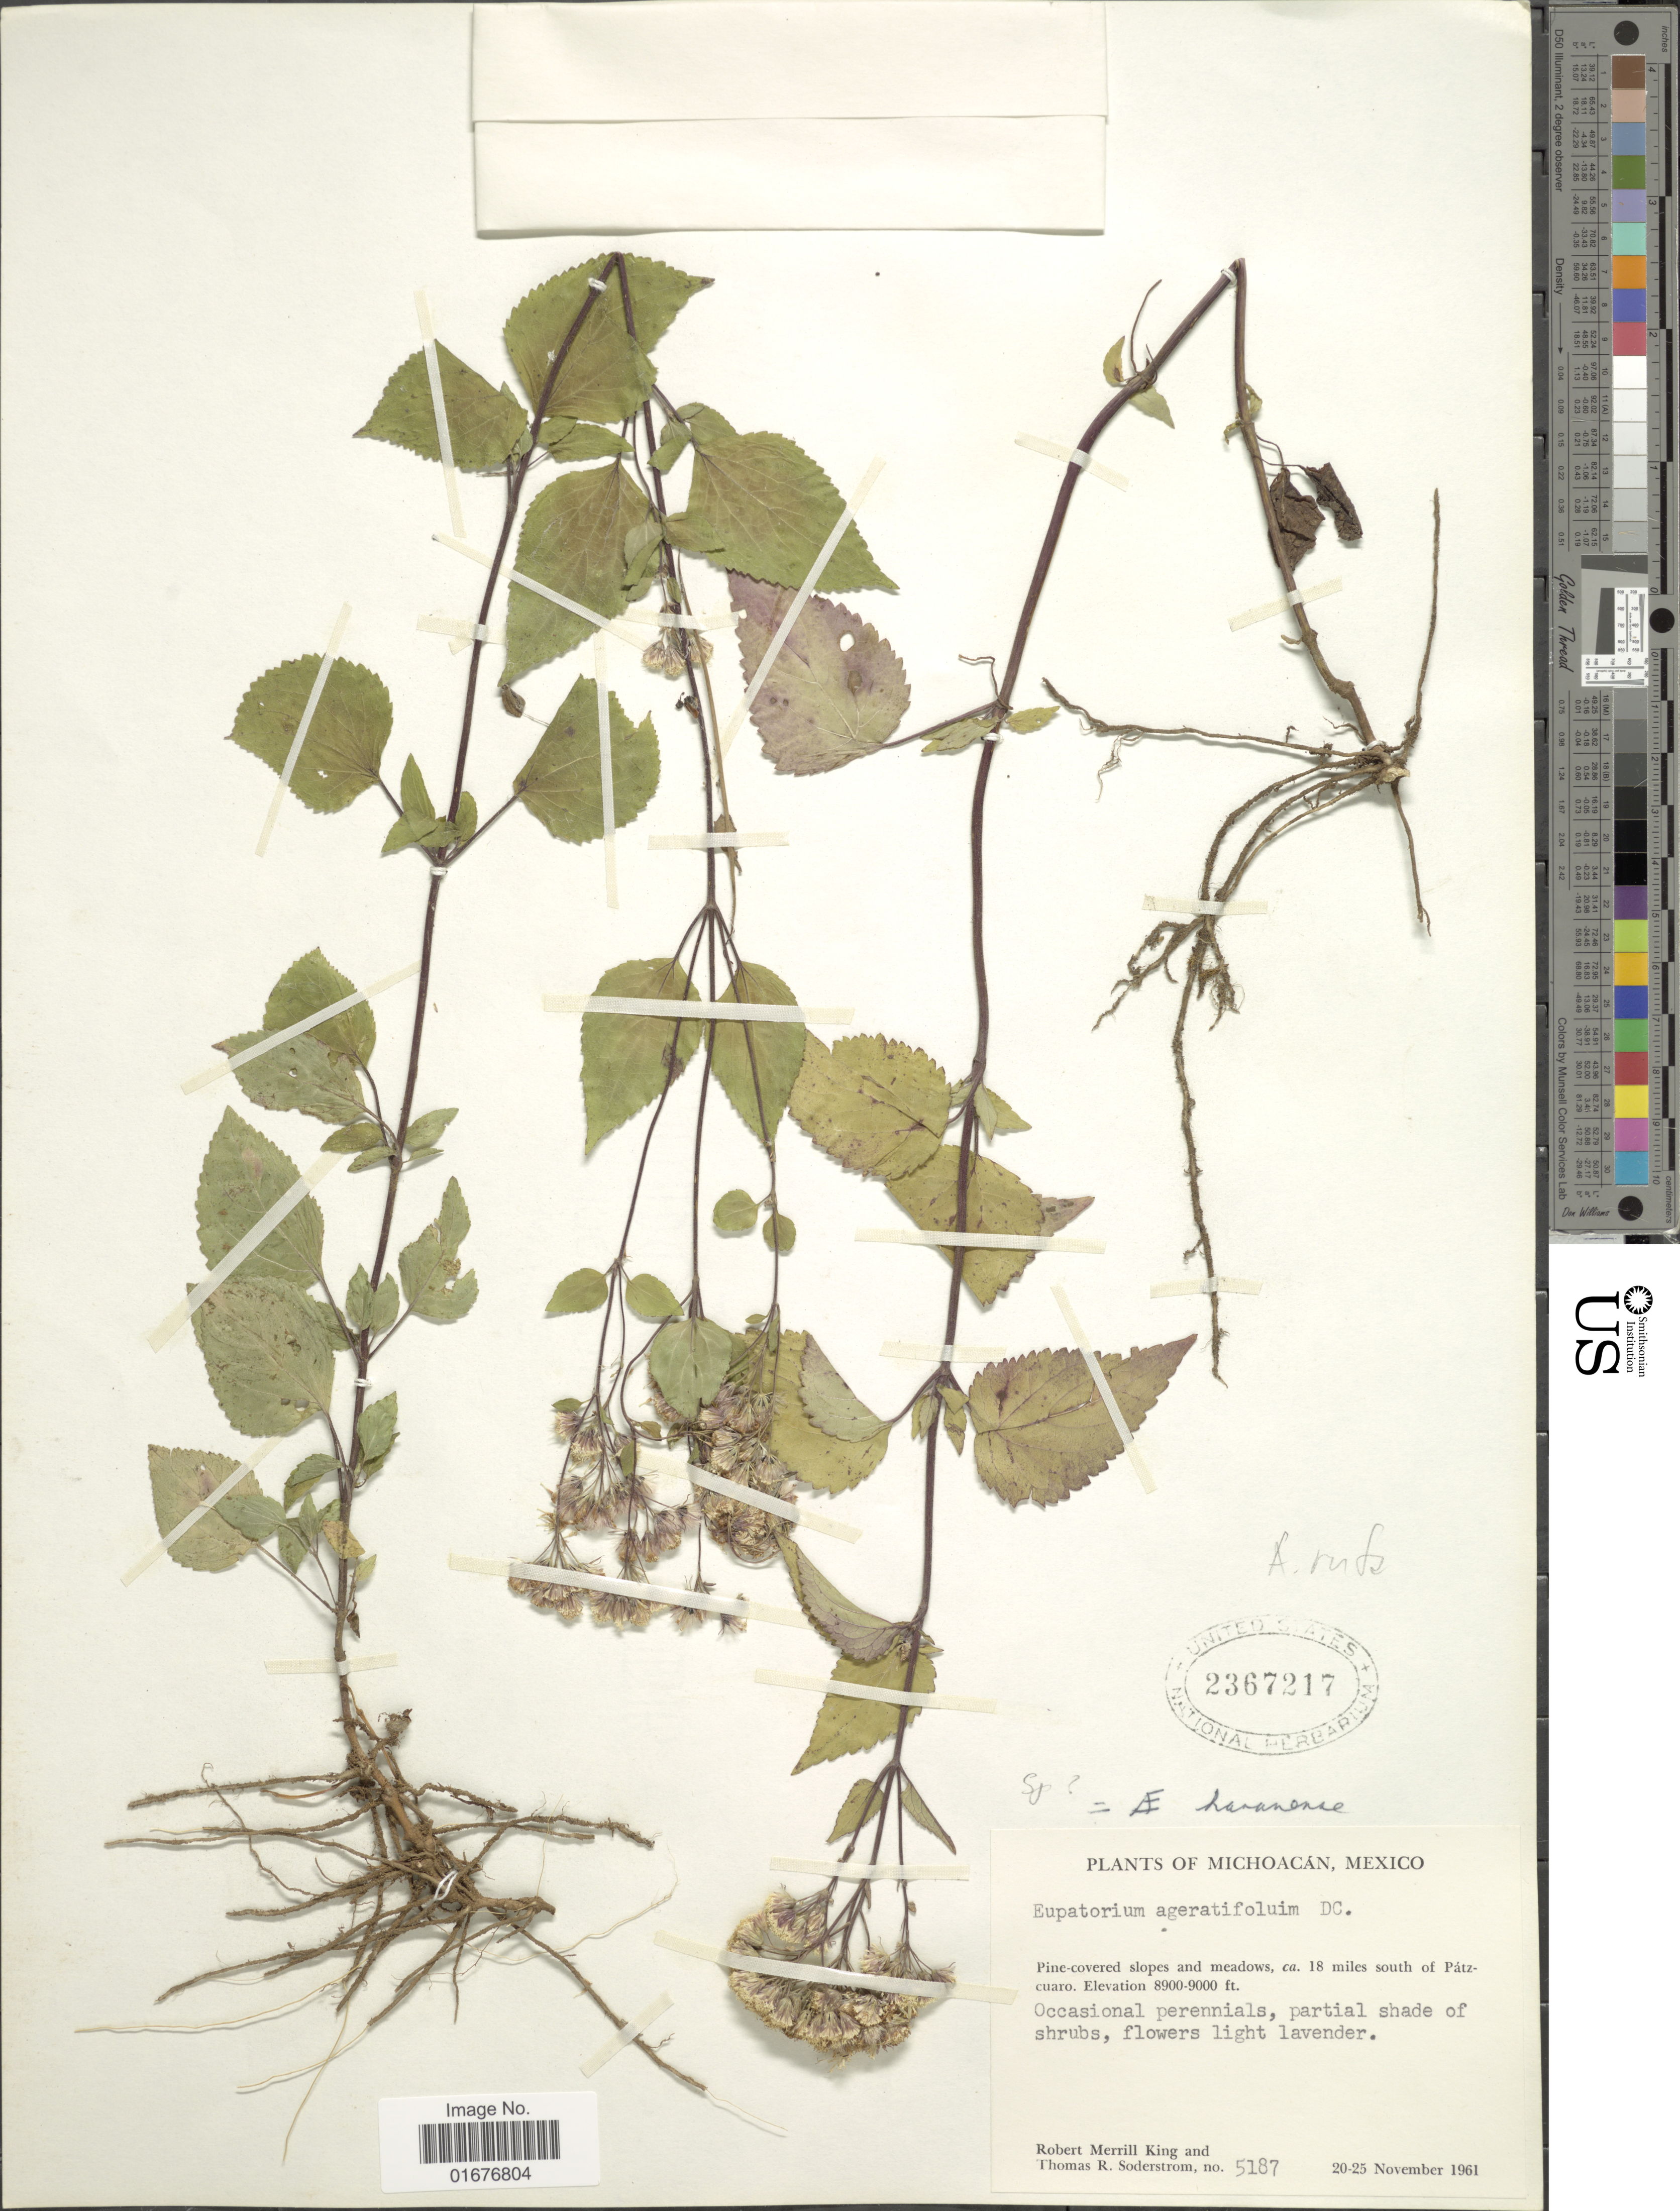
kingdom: Plantae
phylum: Tracheophyta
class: Magnoliopsida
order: Asterales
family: Asteraceae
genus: Ageratina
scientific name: Ageratina rufa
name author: (Greene) R.M. King & H. Rob.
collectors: R. M. King & T. R. Soderstrom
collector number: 5187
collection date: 1961-11-20/1961-11-25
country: Mexico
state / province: Michoacán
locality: Pine-covered slopes and meadows, ca. 18 mile south of Pátz-cuaro, occasional perennials, partial shade of shrubs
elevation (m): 2713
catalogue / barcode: US 2367217